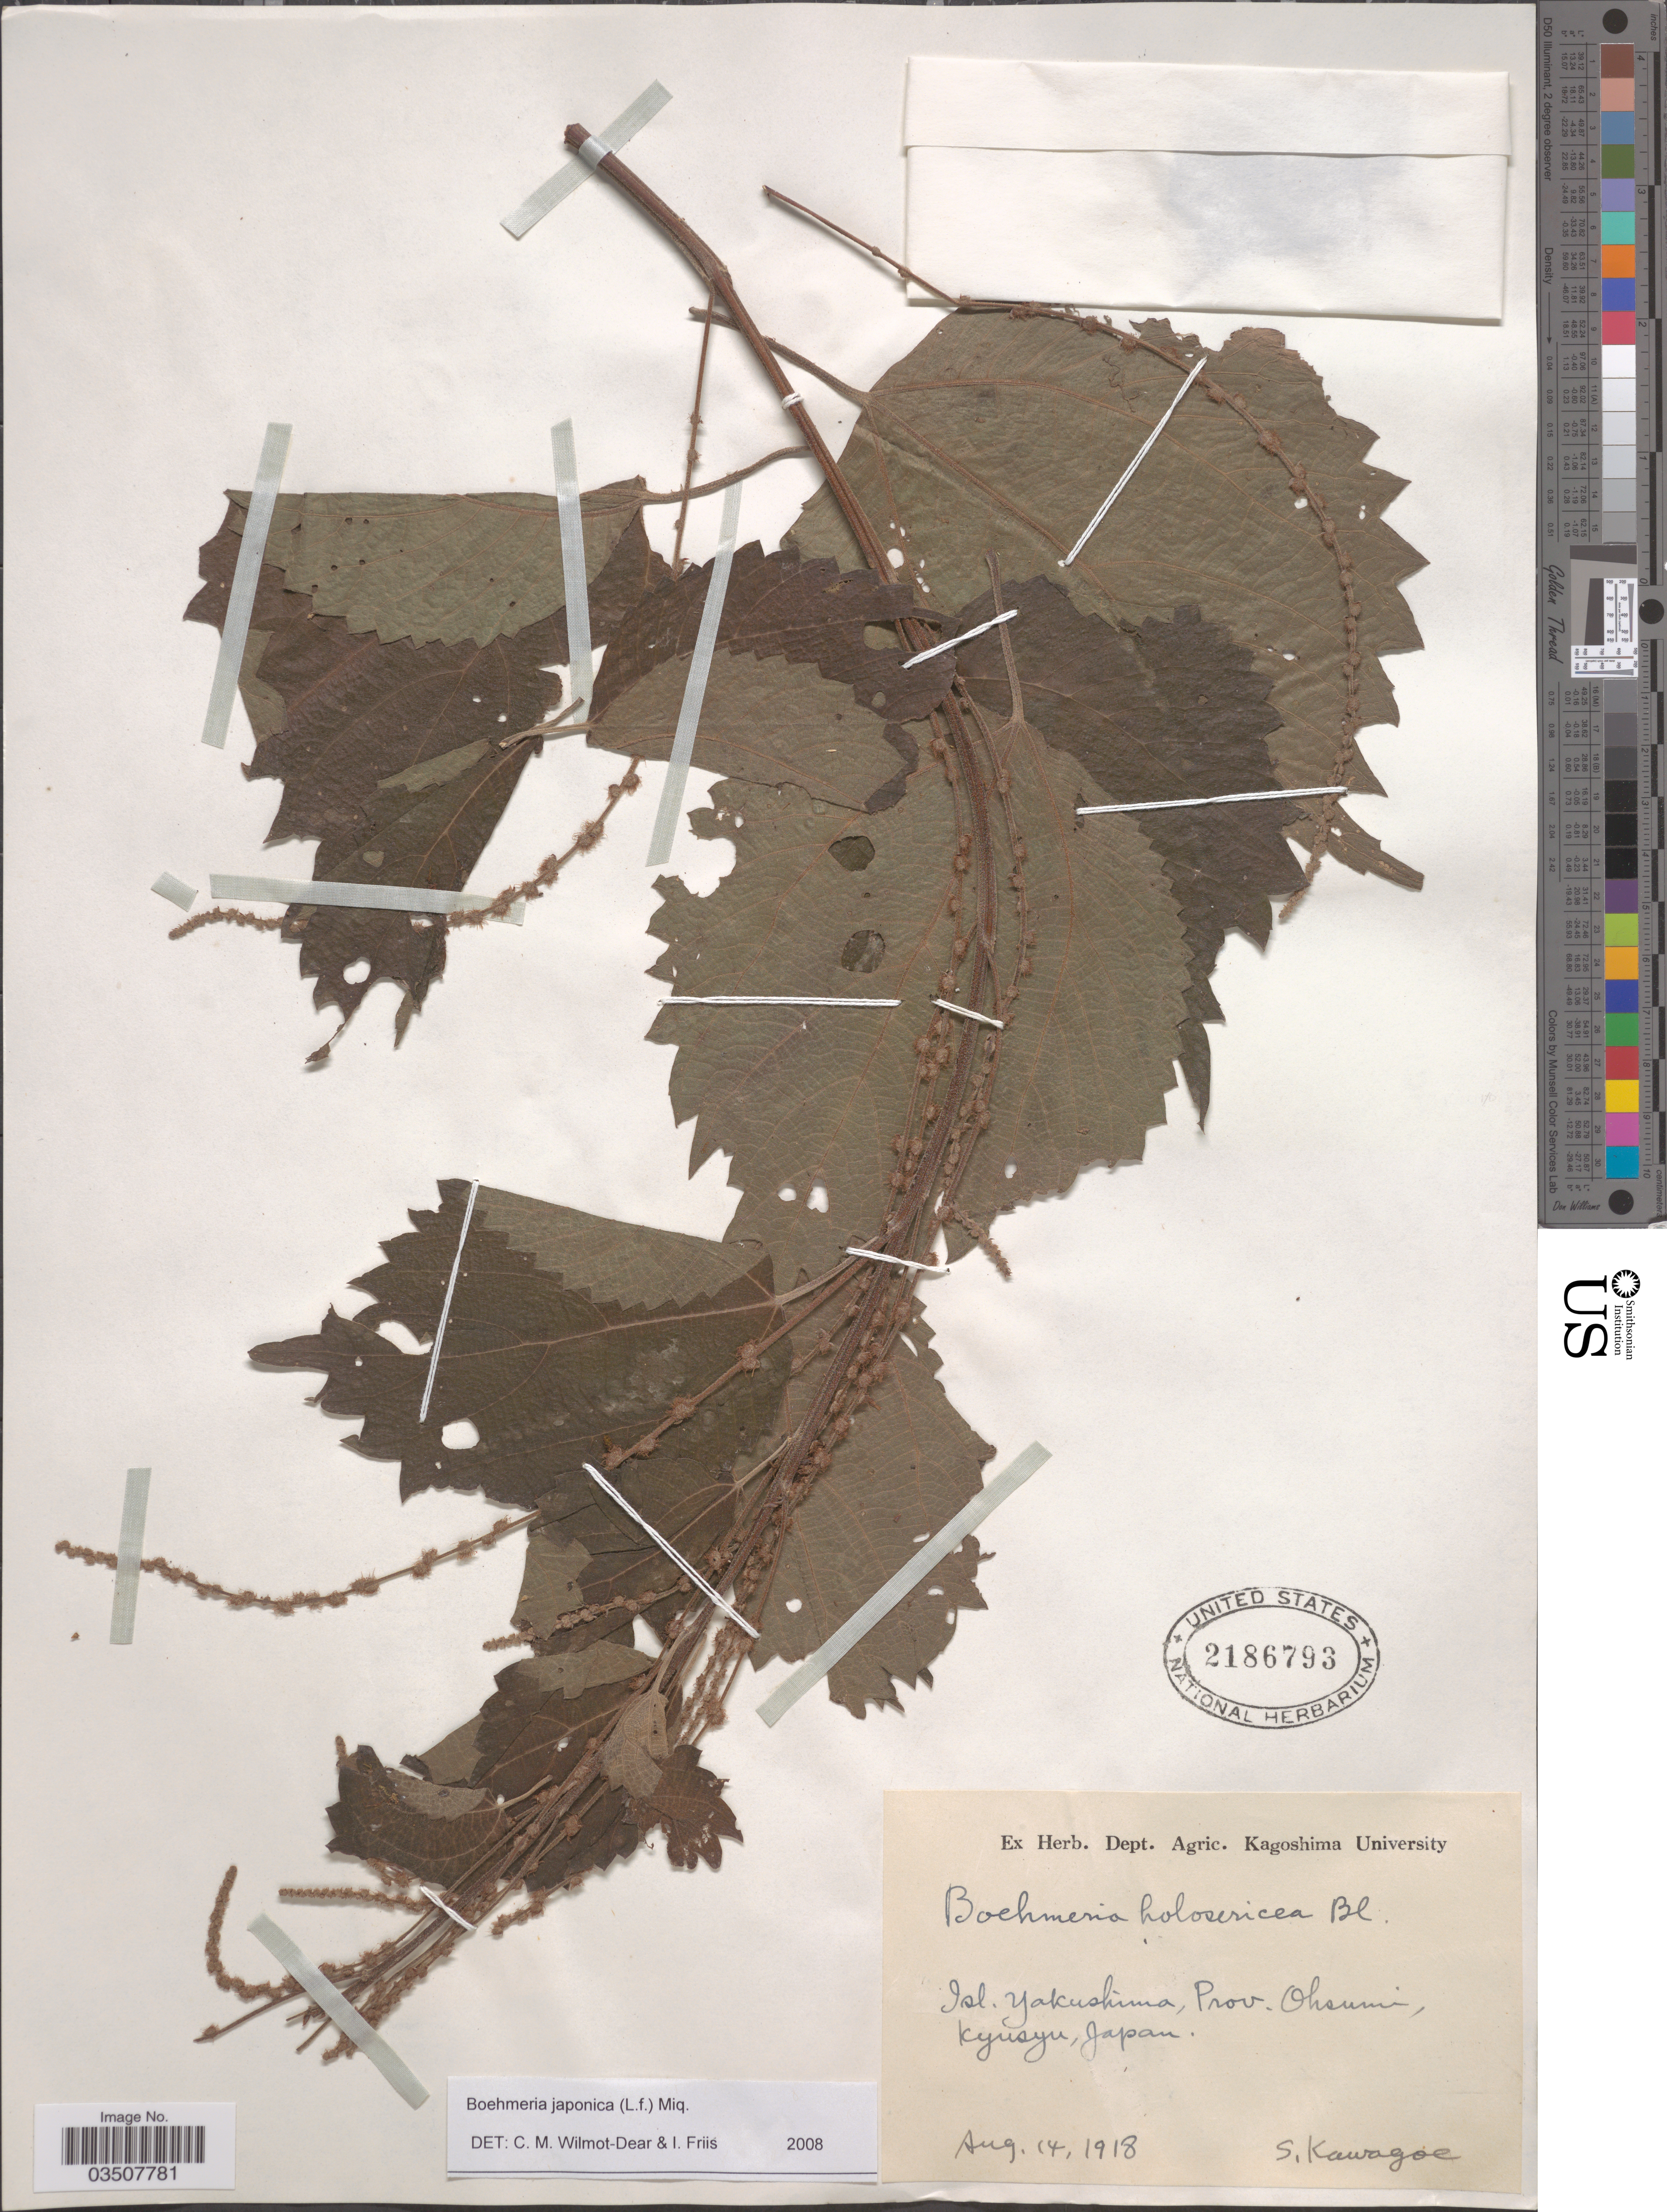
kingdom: Plantae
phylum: Tracheophyta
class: Magnoliopsida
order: Rosales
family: Urticaceae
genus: Boehmeria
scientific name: Boehmeria japonica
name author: (L. f.) Miq.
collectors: S. Kawagoe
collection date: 1918-08-14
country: Japan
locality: Isl. Yakushima, Prov. Ohsumi, Kyusyu.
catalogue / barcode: US 2186793